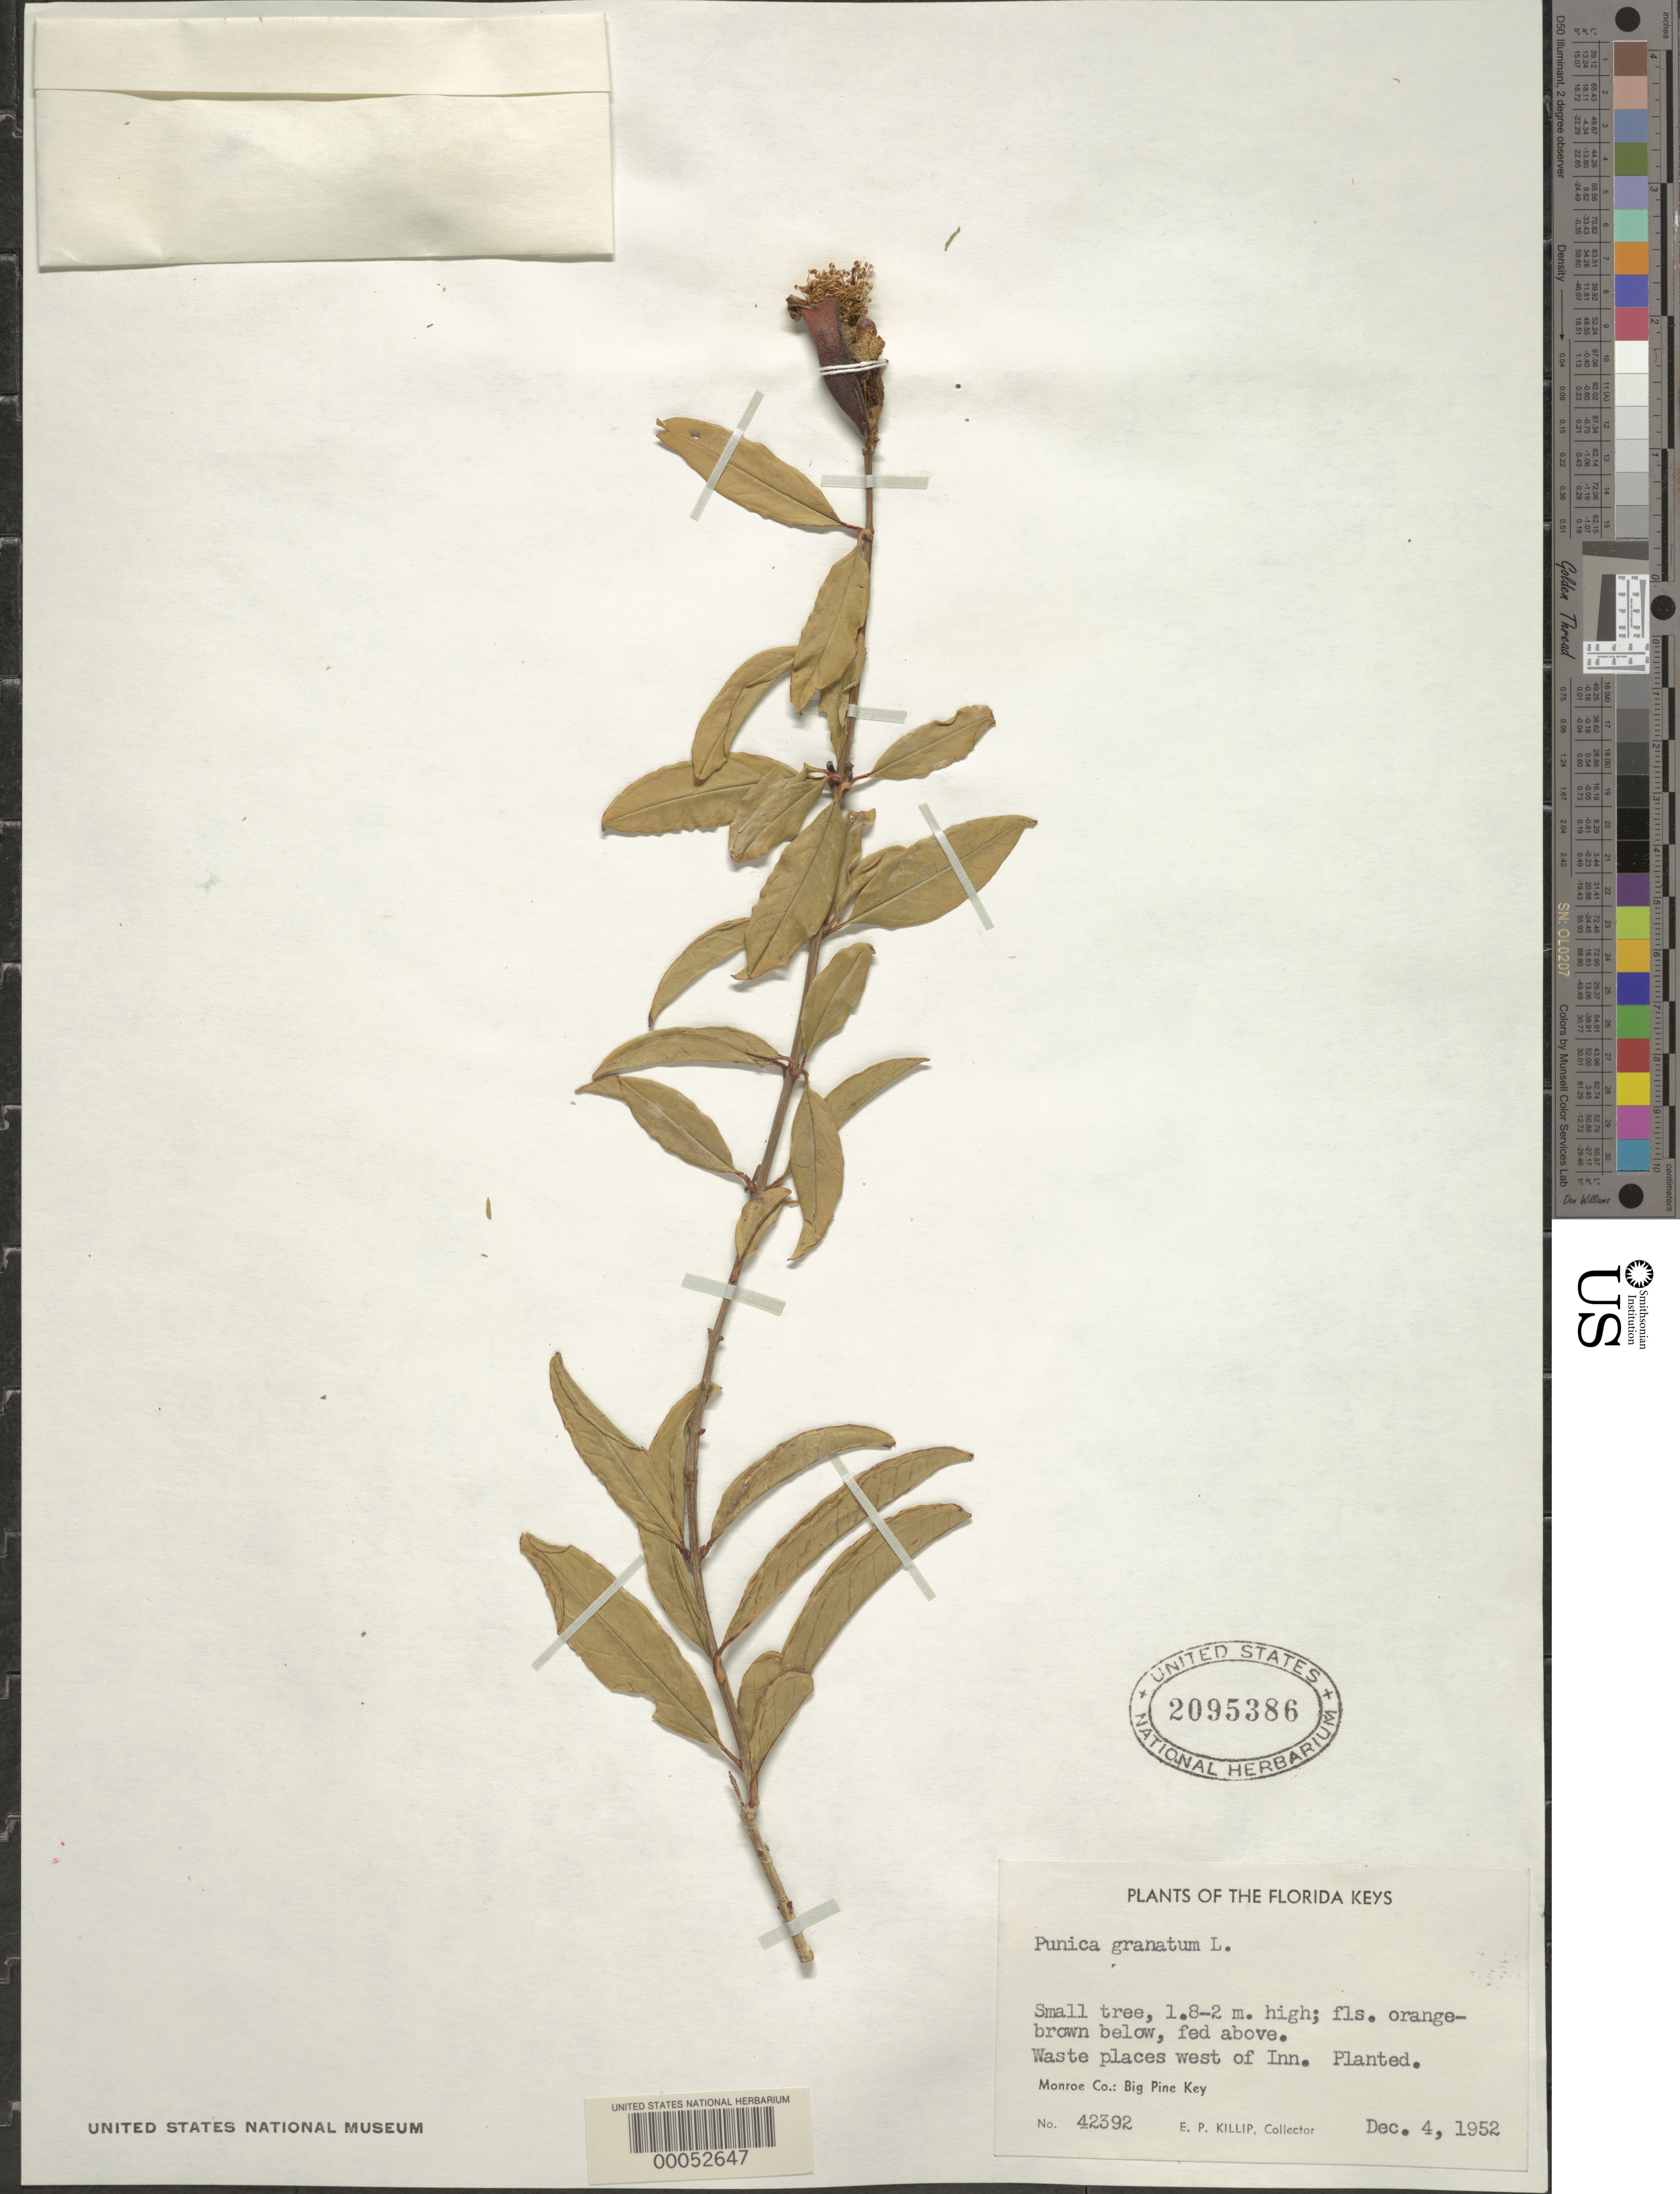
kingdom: Plantae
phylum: Tracheophyta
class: Magnoliopsida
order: Myrtales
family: Lythraceae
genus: Punica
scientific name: Punica granatum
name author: L.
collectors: E. P. Killip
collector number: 42392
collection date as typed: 04 Dec 1952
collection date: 1952-12-04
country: United States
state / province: Florida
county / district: Monroe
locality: Big pine key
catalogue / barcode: US 2095386